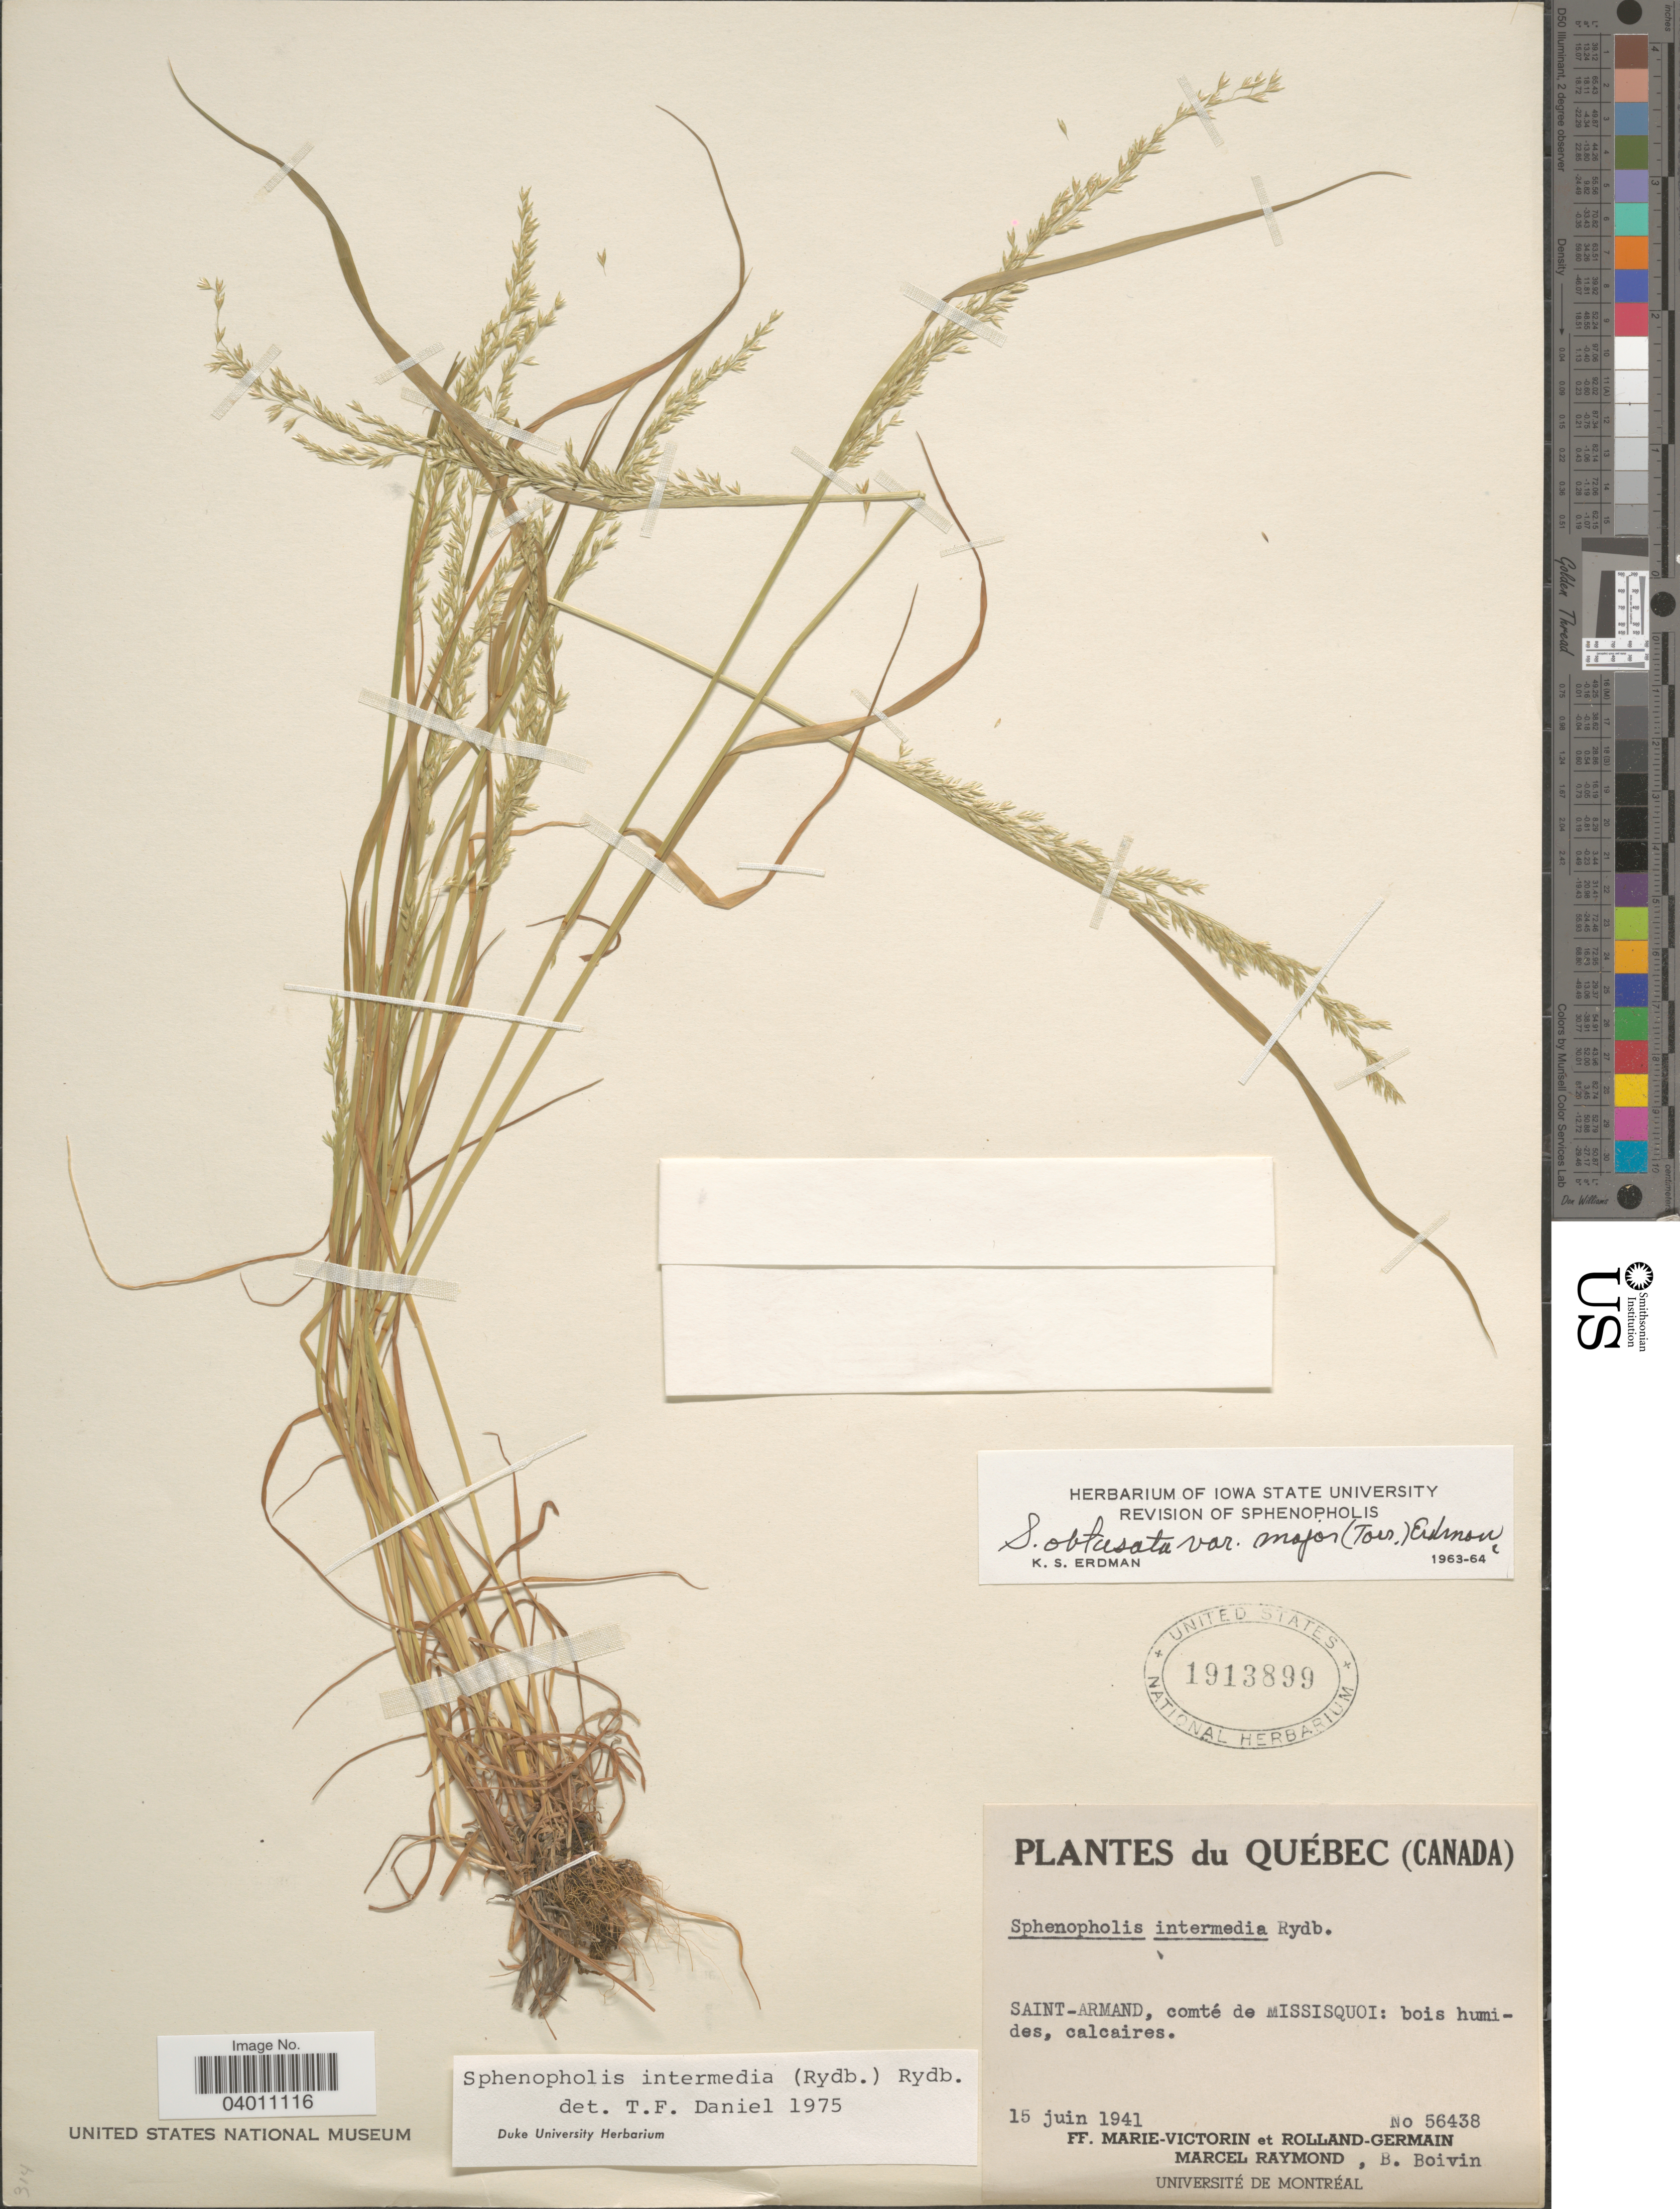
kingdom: Plantae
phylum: Tracheophyta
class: Liliopsida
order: Poales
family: Poaceae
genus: Sphenopholis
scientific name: Sphenopholis intermedia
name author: (Rydb.) Rydb.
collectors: F. Marie-Victorin, Rolland-Germain, M. Raymond & J. R. B. Boivin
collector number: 56438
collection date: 1941-06-15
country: Canada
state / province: Quebec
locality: Saint-Armand, comté de Missisquoi: bois humides, calcaires.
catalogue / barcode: US 1913899